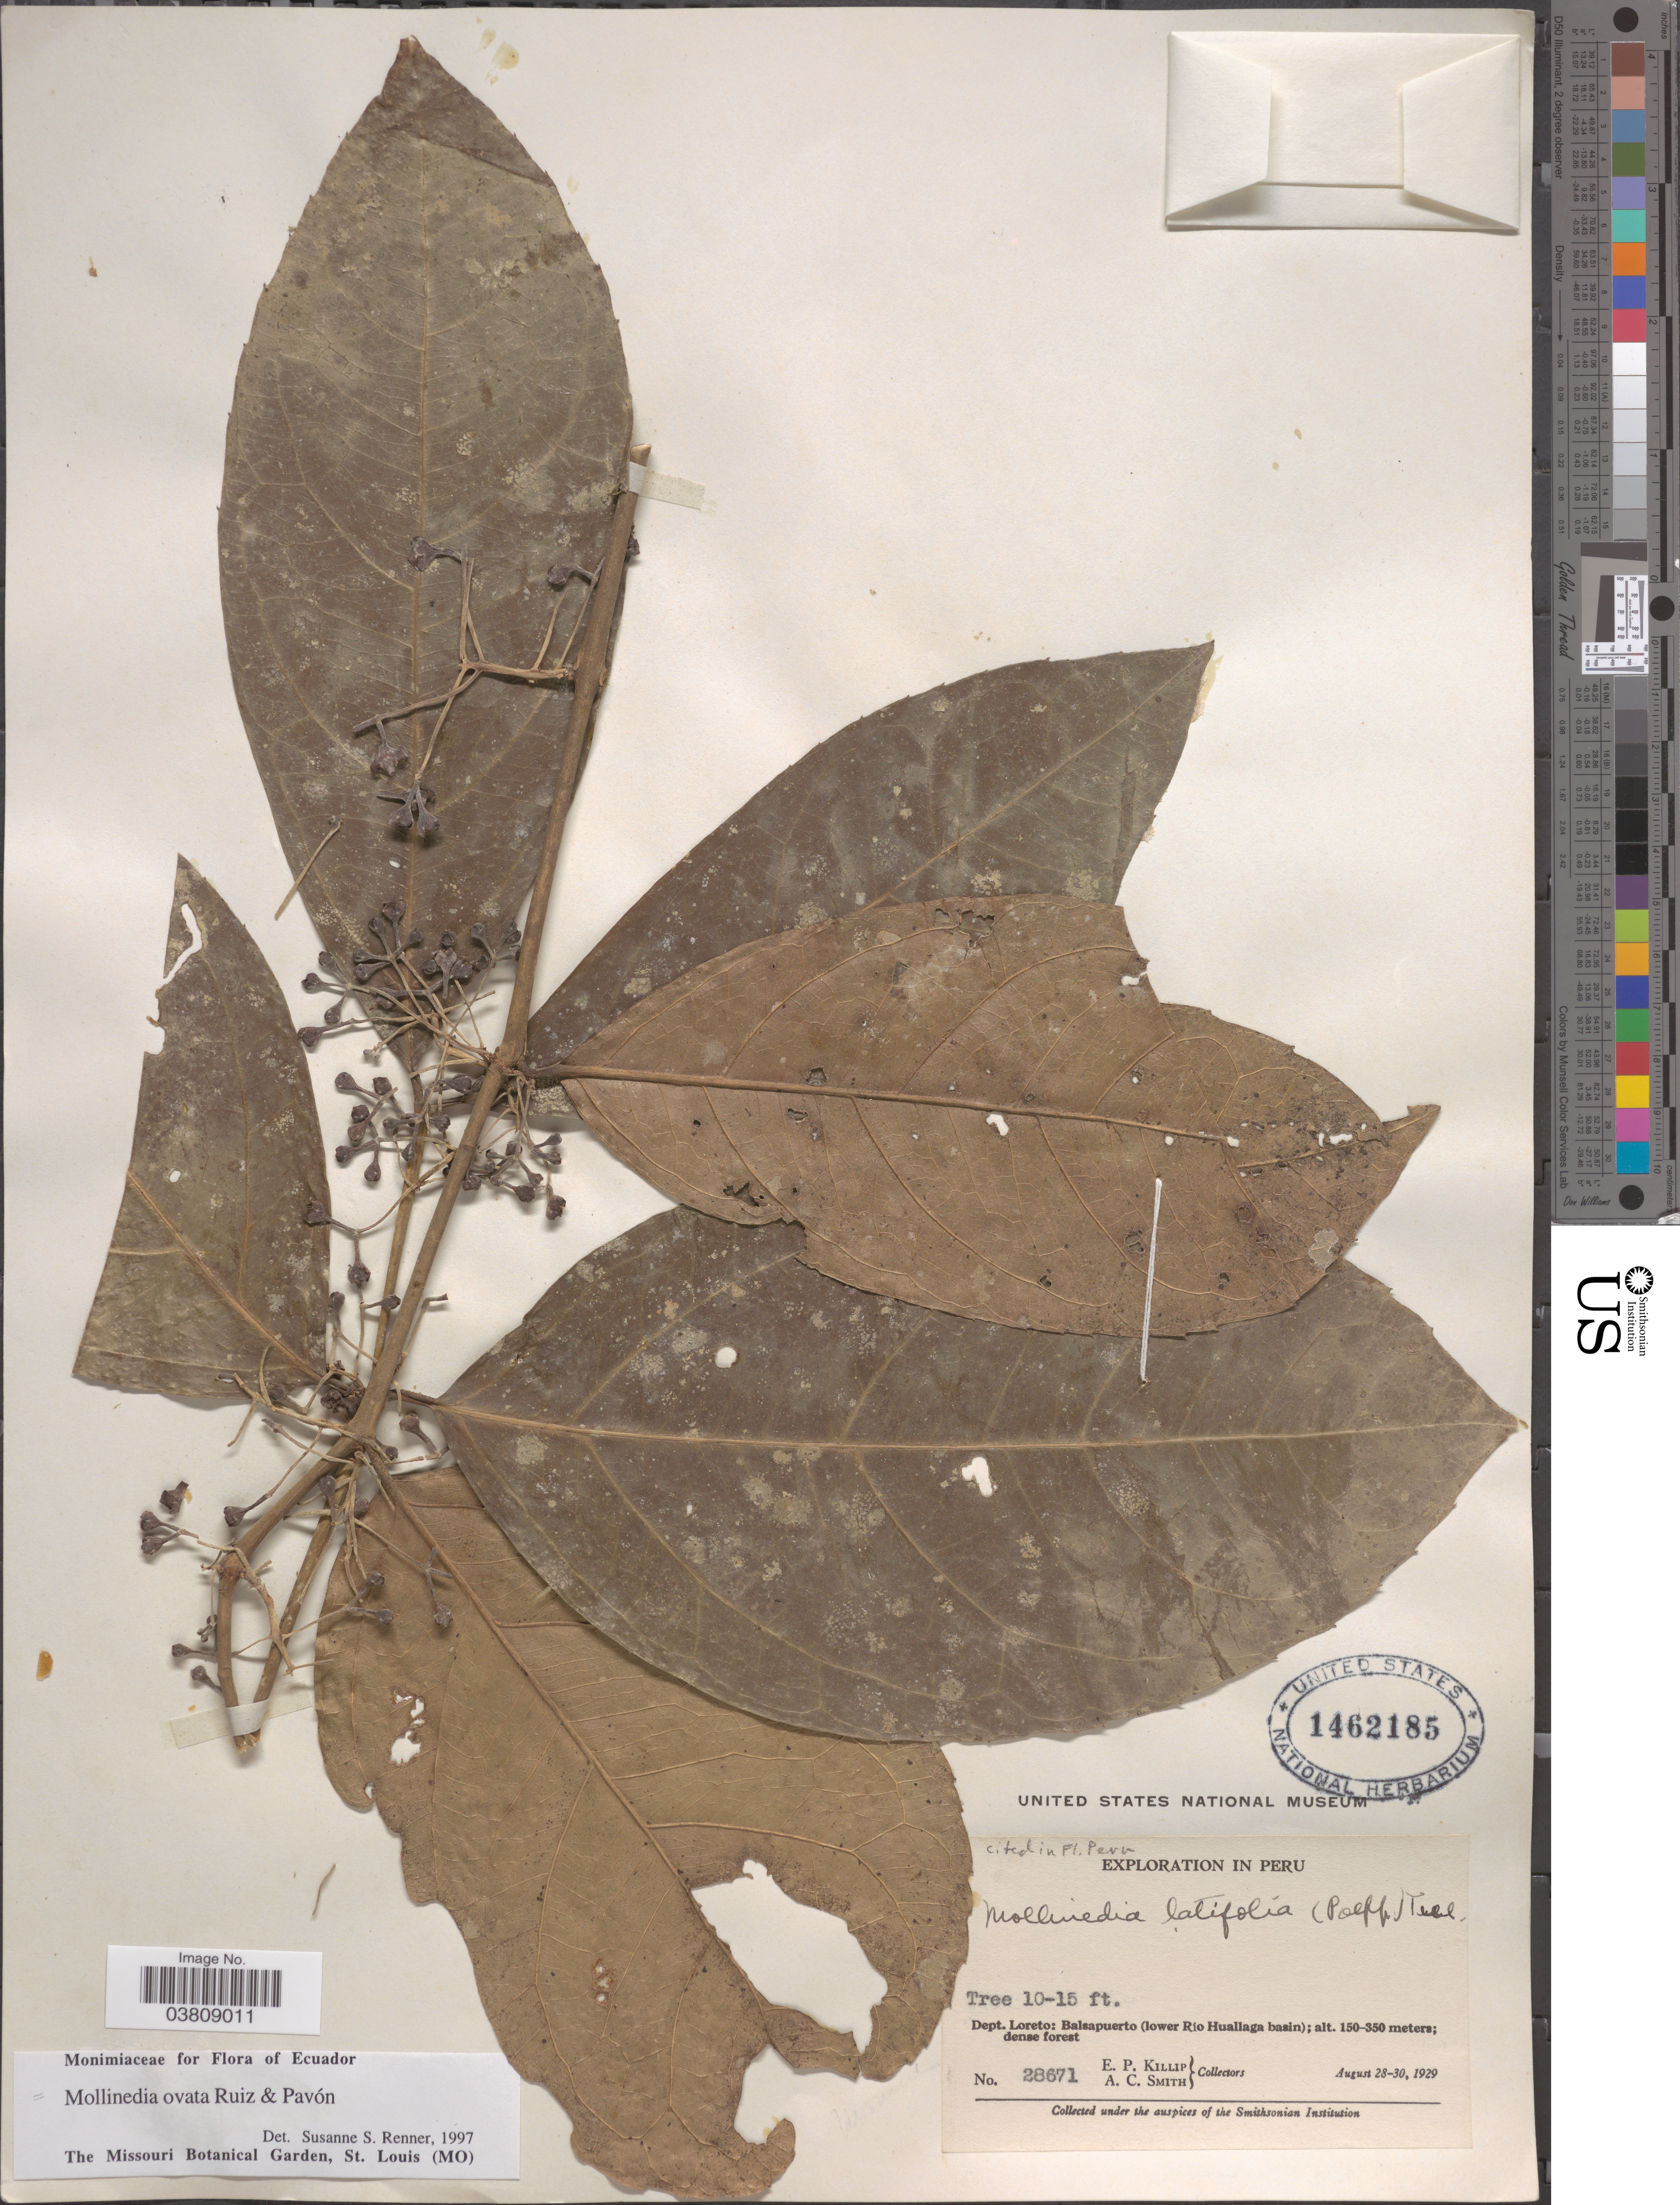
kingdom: Plantae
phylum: Tracheophyta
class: Magnoliopsida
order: Laurales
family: Monimiaceae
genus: Mollinedia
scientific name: Mollinedia ovata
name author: Ruiz & Pav.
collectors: E. P. Killip & A. C. Smith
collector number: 28671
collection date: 1929-08-28/1929-08-30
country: Peru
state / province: Loreto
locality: Dept. Loreto: Balsapuerto (lower Río Huallaga basin).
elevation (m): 150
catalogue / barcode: US 1462185